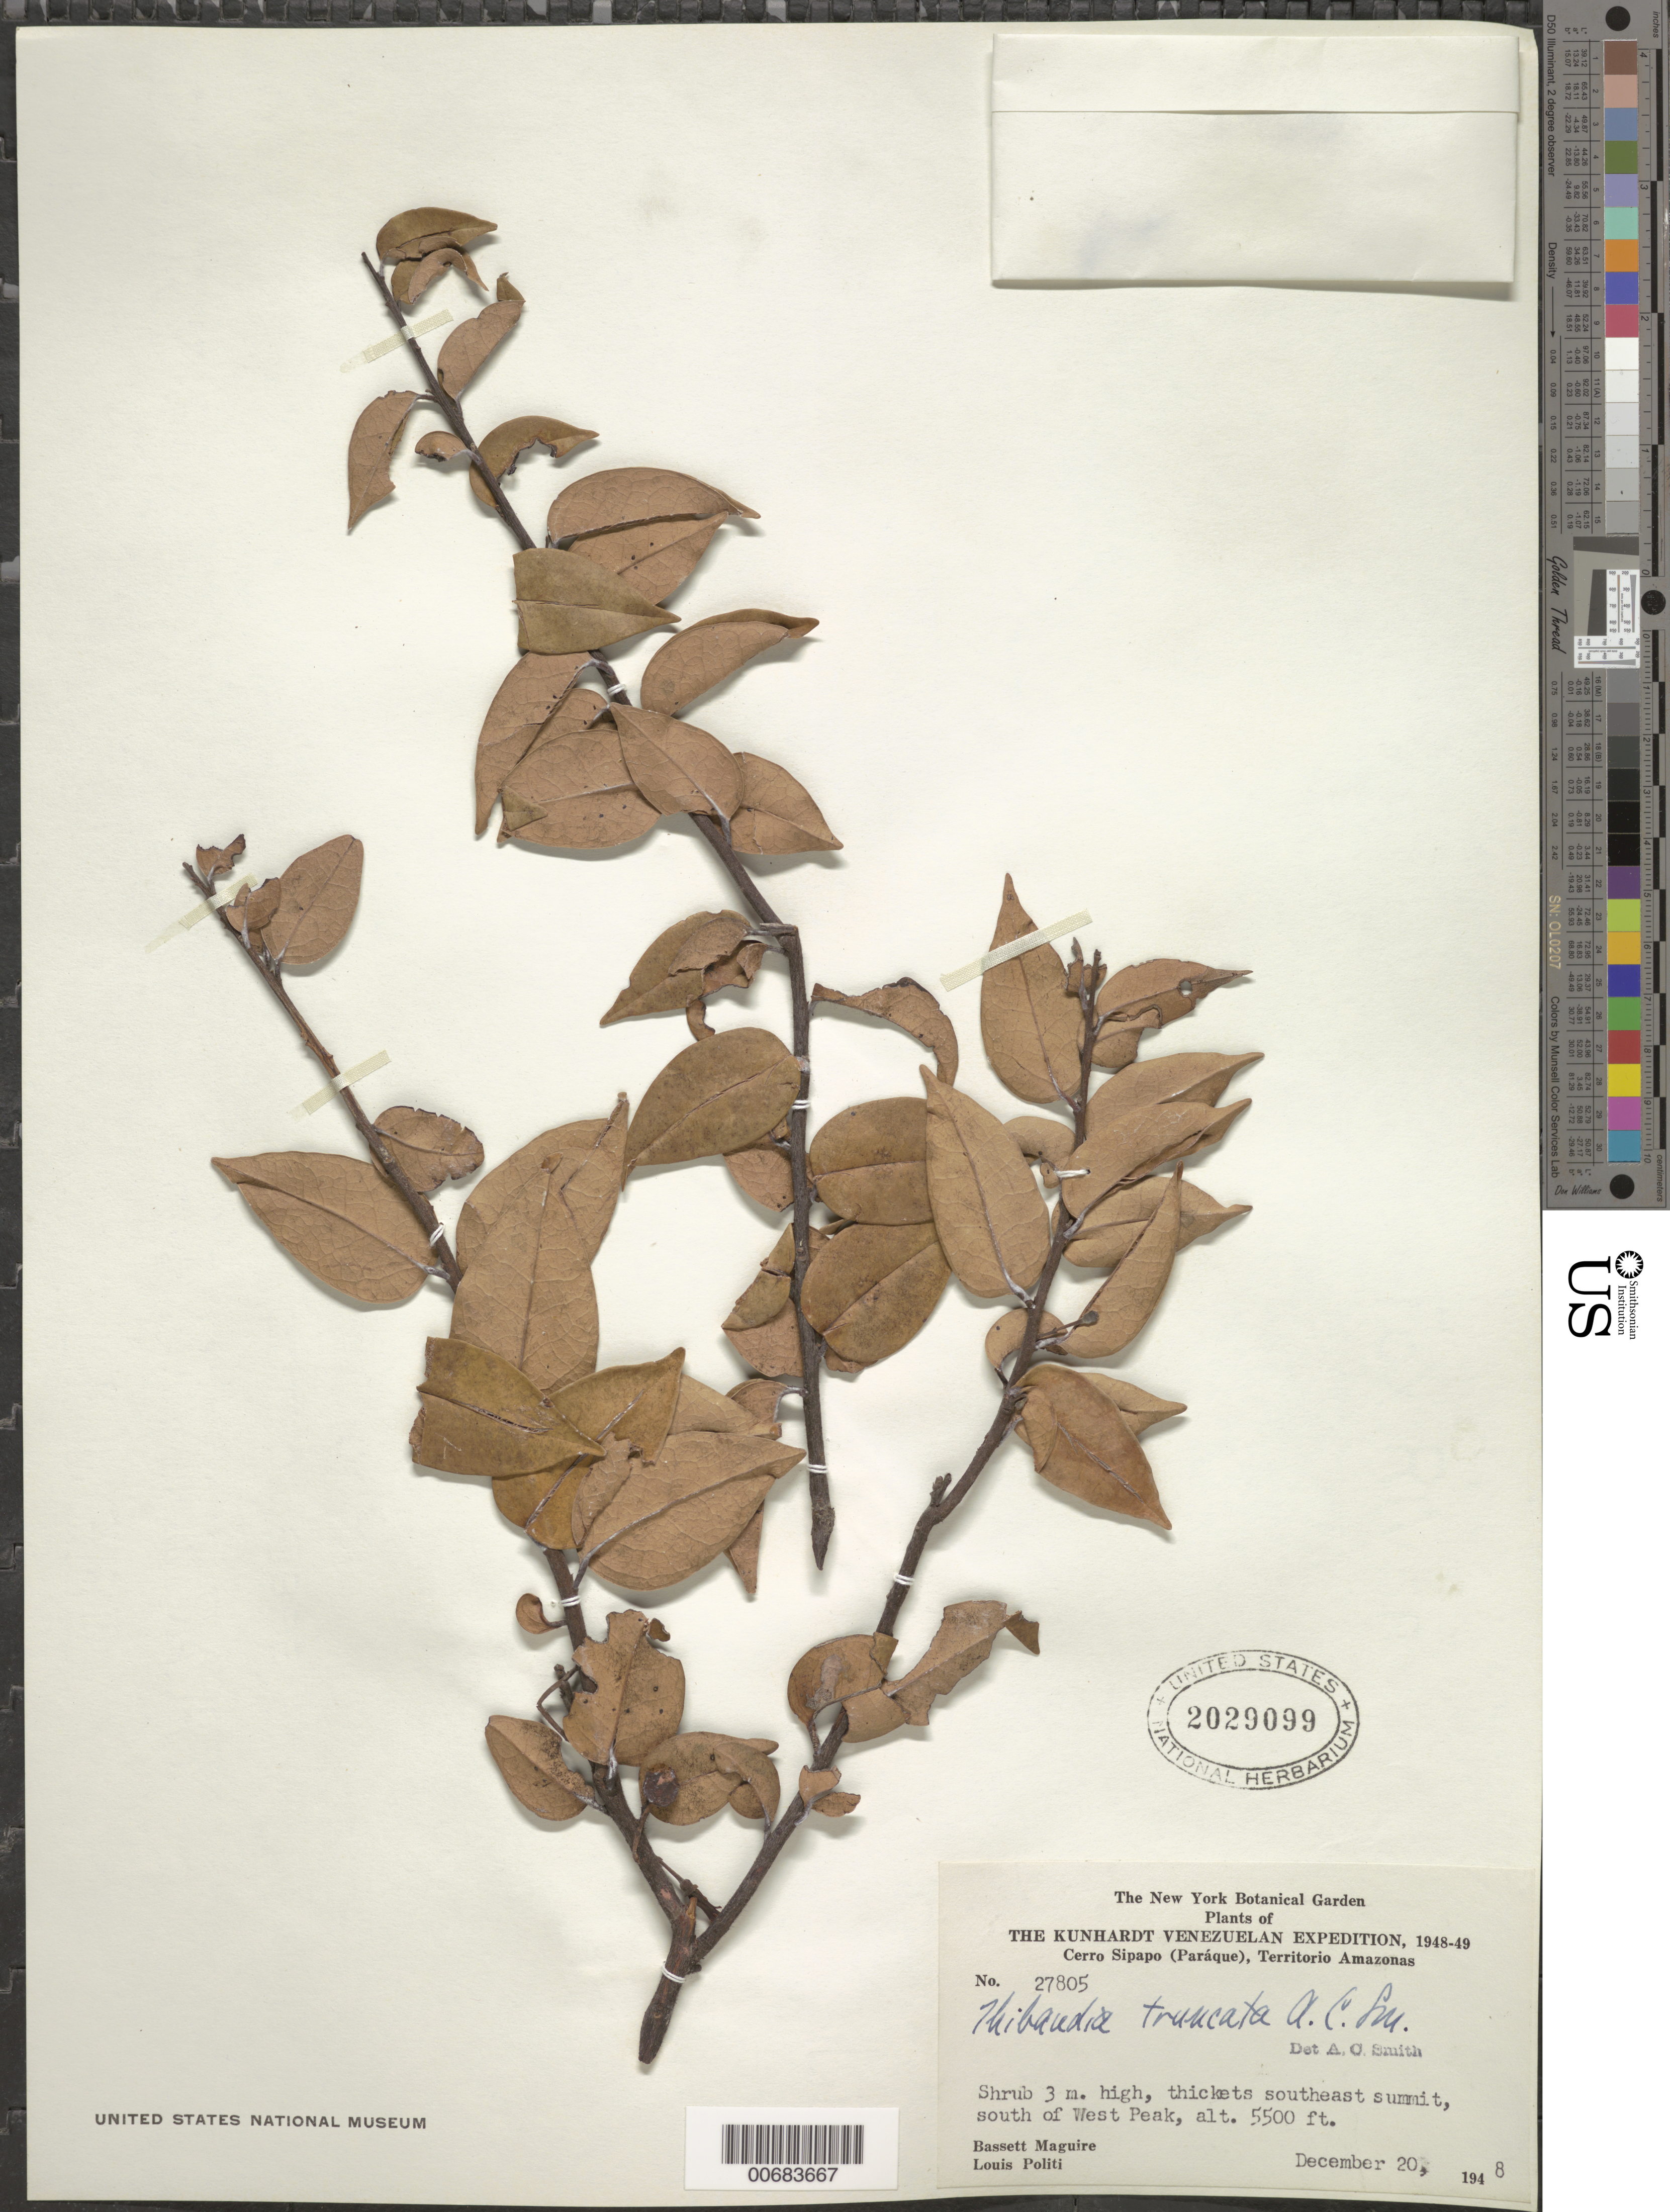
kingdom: Plantae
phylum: Tracheophyta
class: Magnoliopsida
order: Ericales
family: Ericaceae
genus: Thibaudia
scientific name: Thibaudia truncata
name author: A.C. Sm.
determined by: Smith, A. C.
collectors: B. Maguire & L. Politi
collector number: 27805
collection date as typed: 20-Dec-48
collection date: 1948-12-20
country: Venezuela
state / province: Amazonas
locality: Cerro Sipapo (Paráque), West Peak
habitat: Thickets, SE summit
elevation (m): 1650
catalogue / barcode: US 2029099